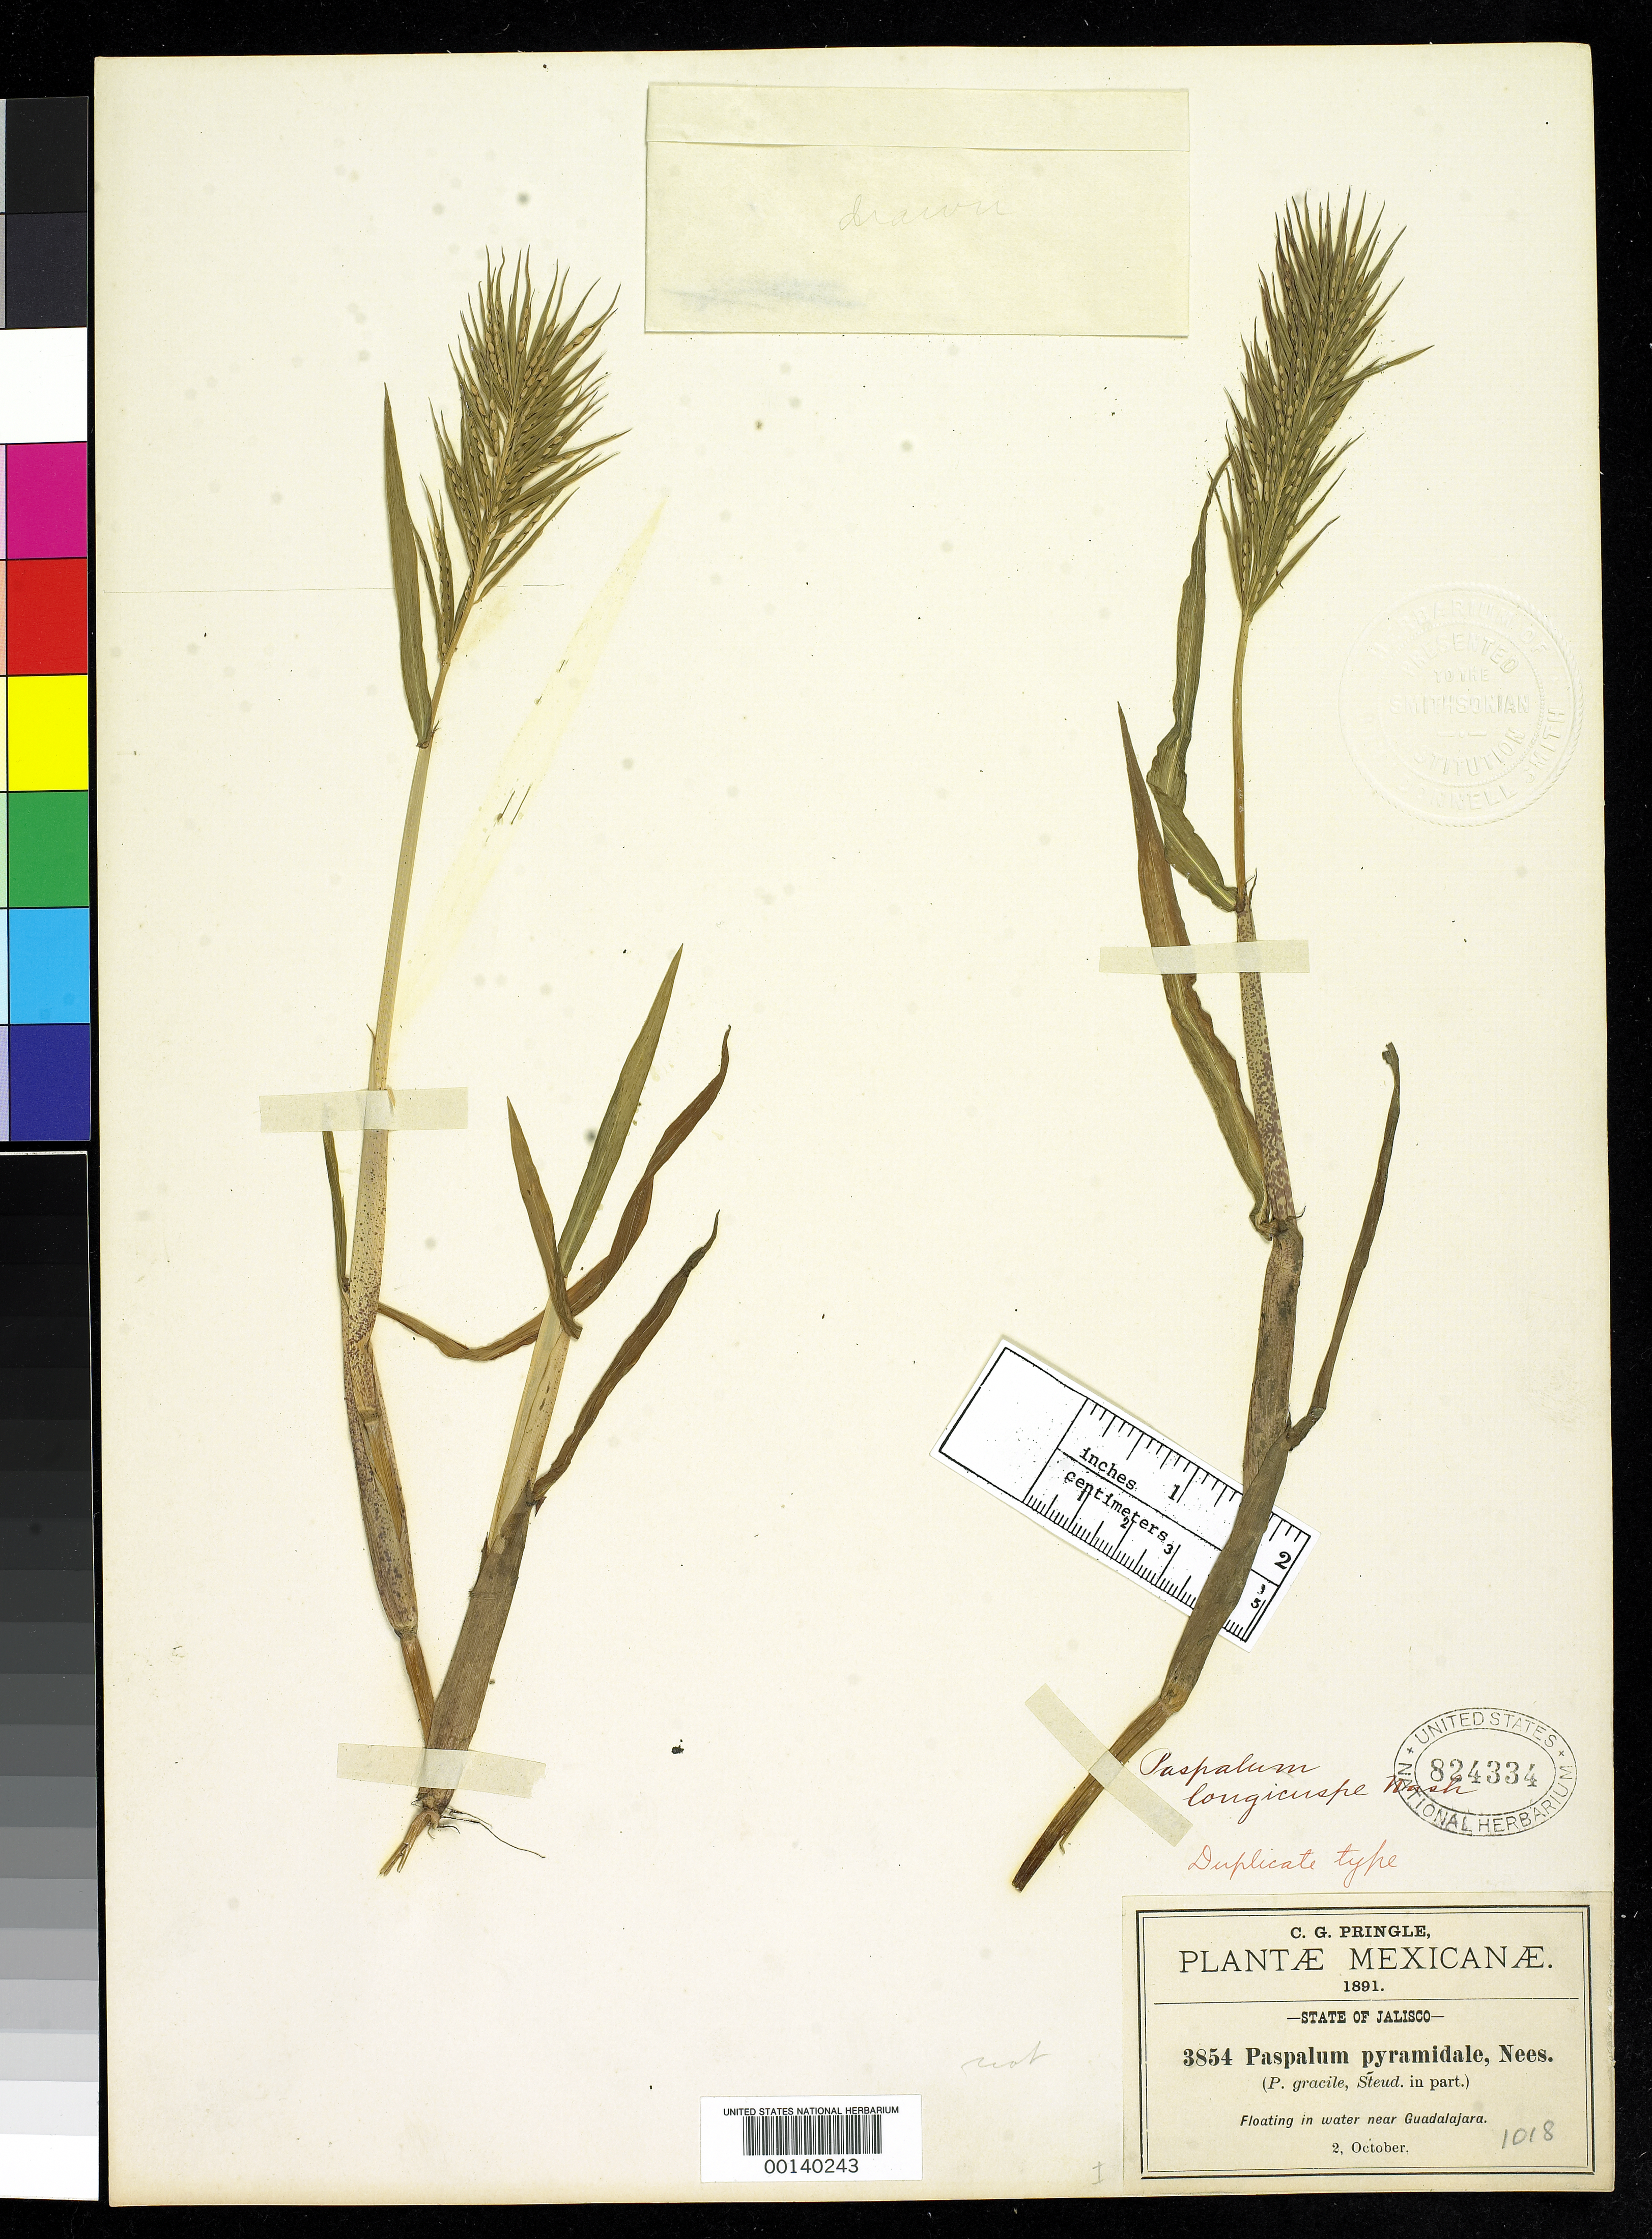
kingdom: Plantae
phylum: Tracheophyta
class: Liliopsida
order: Poales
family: Poaceae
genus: Paspalum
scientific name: Paspalum longicuspe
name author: Nash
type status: Isotype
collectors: C. G. Pringle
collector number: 3854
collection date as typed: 02 Oct 1891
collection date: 1891-10-02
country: Mexico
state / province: Jalisco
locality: Near Guadalajara.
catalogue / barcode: US 824334